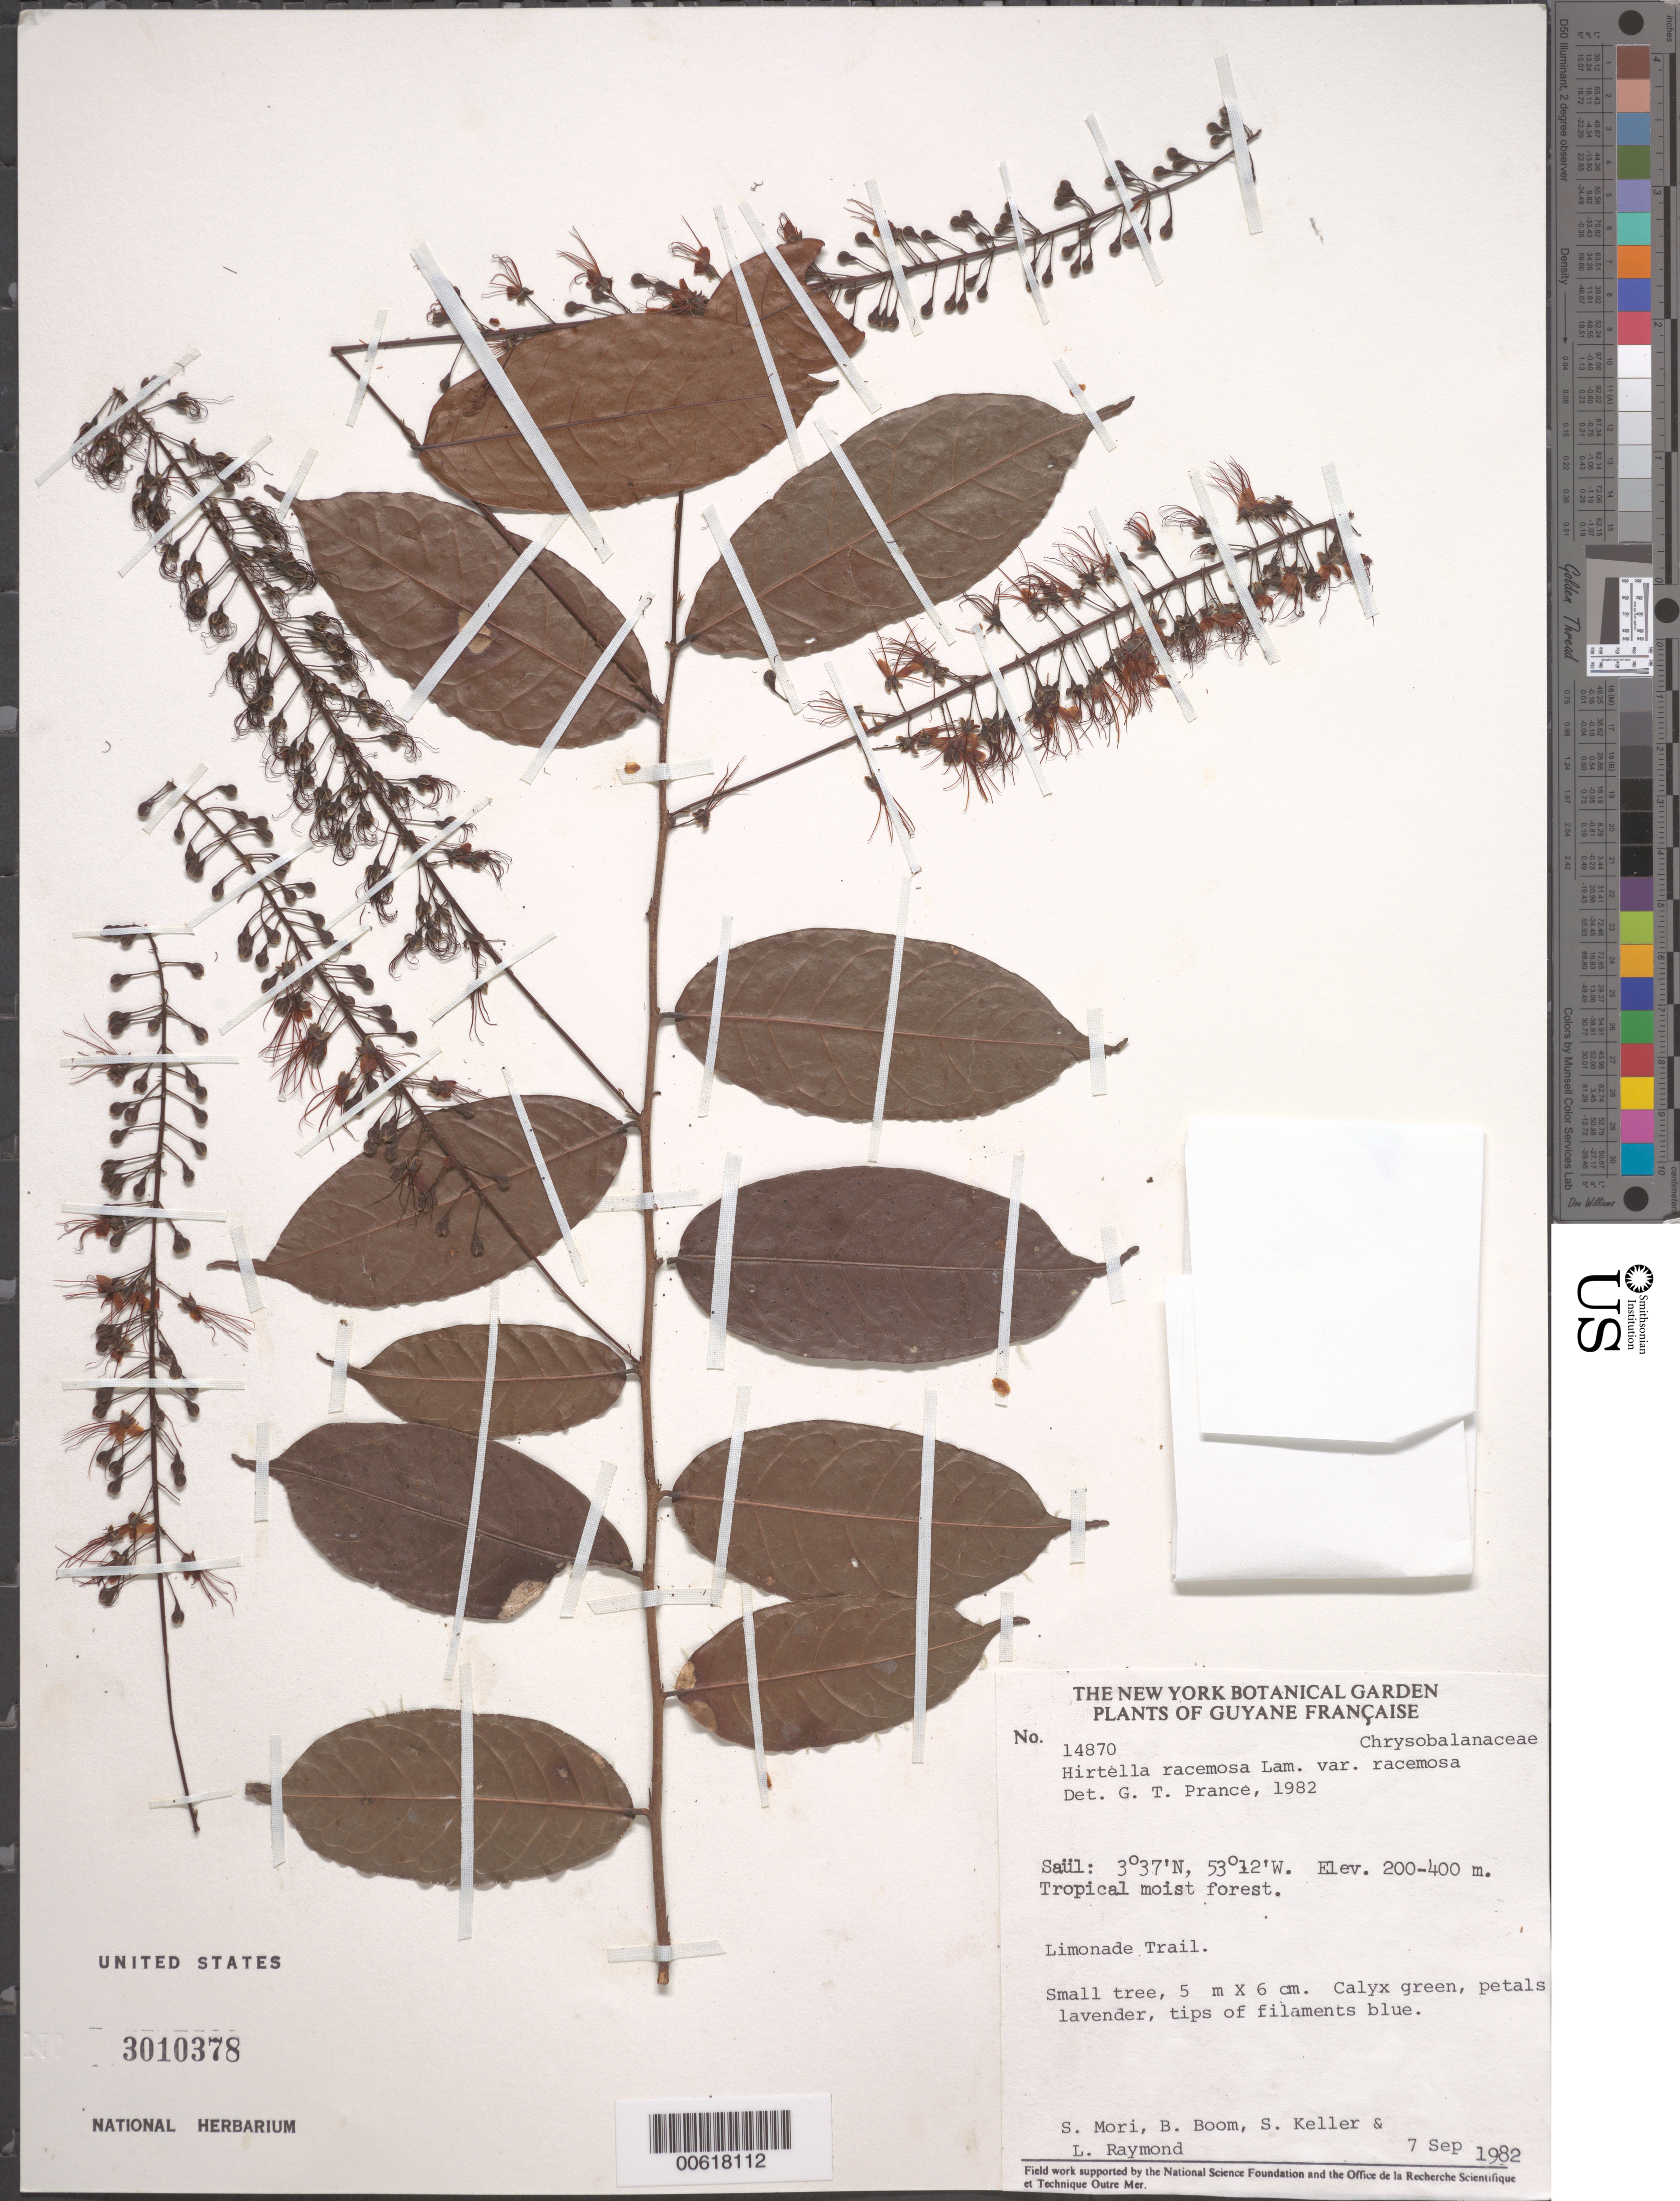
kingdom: Plantae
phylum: Tracheophyta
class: Magnoliopsida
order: Malpighiales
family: Chrysobalanaceae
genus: Hirtella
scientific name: Hirtella racemosa var. racemosa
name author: Lam.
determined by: Prance, G. T.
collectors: S. Mori, B. M. Boom, S. Keller & L. Raymond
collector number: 14870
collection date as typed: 7-Sep-82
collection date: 1982-09-07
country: French Guiana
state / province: Saint-Laurent-du-Maroni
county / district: Saül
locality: Saül, Limonade Trail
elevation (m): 200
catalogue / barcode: US 3010378